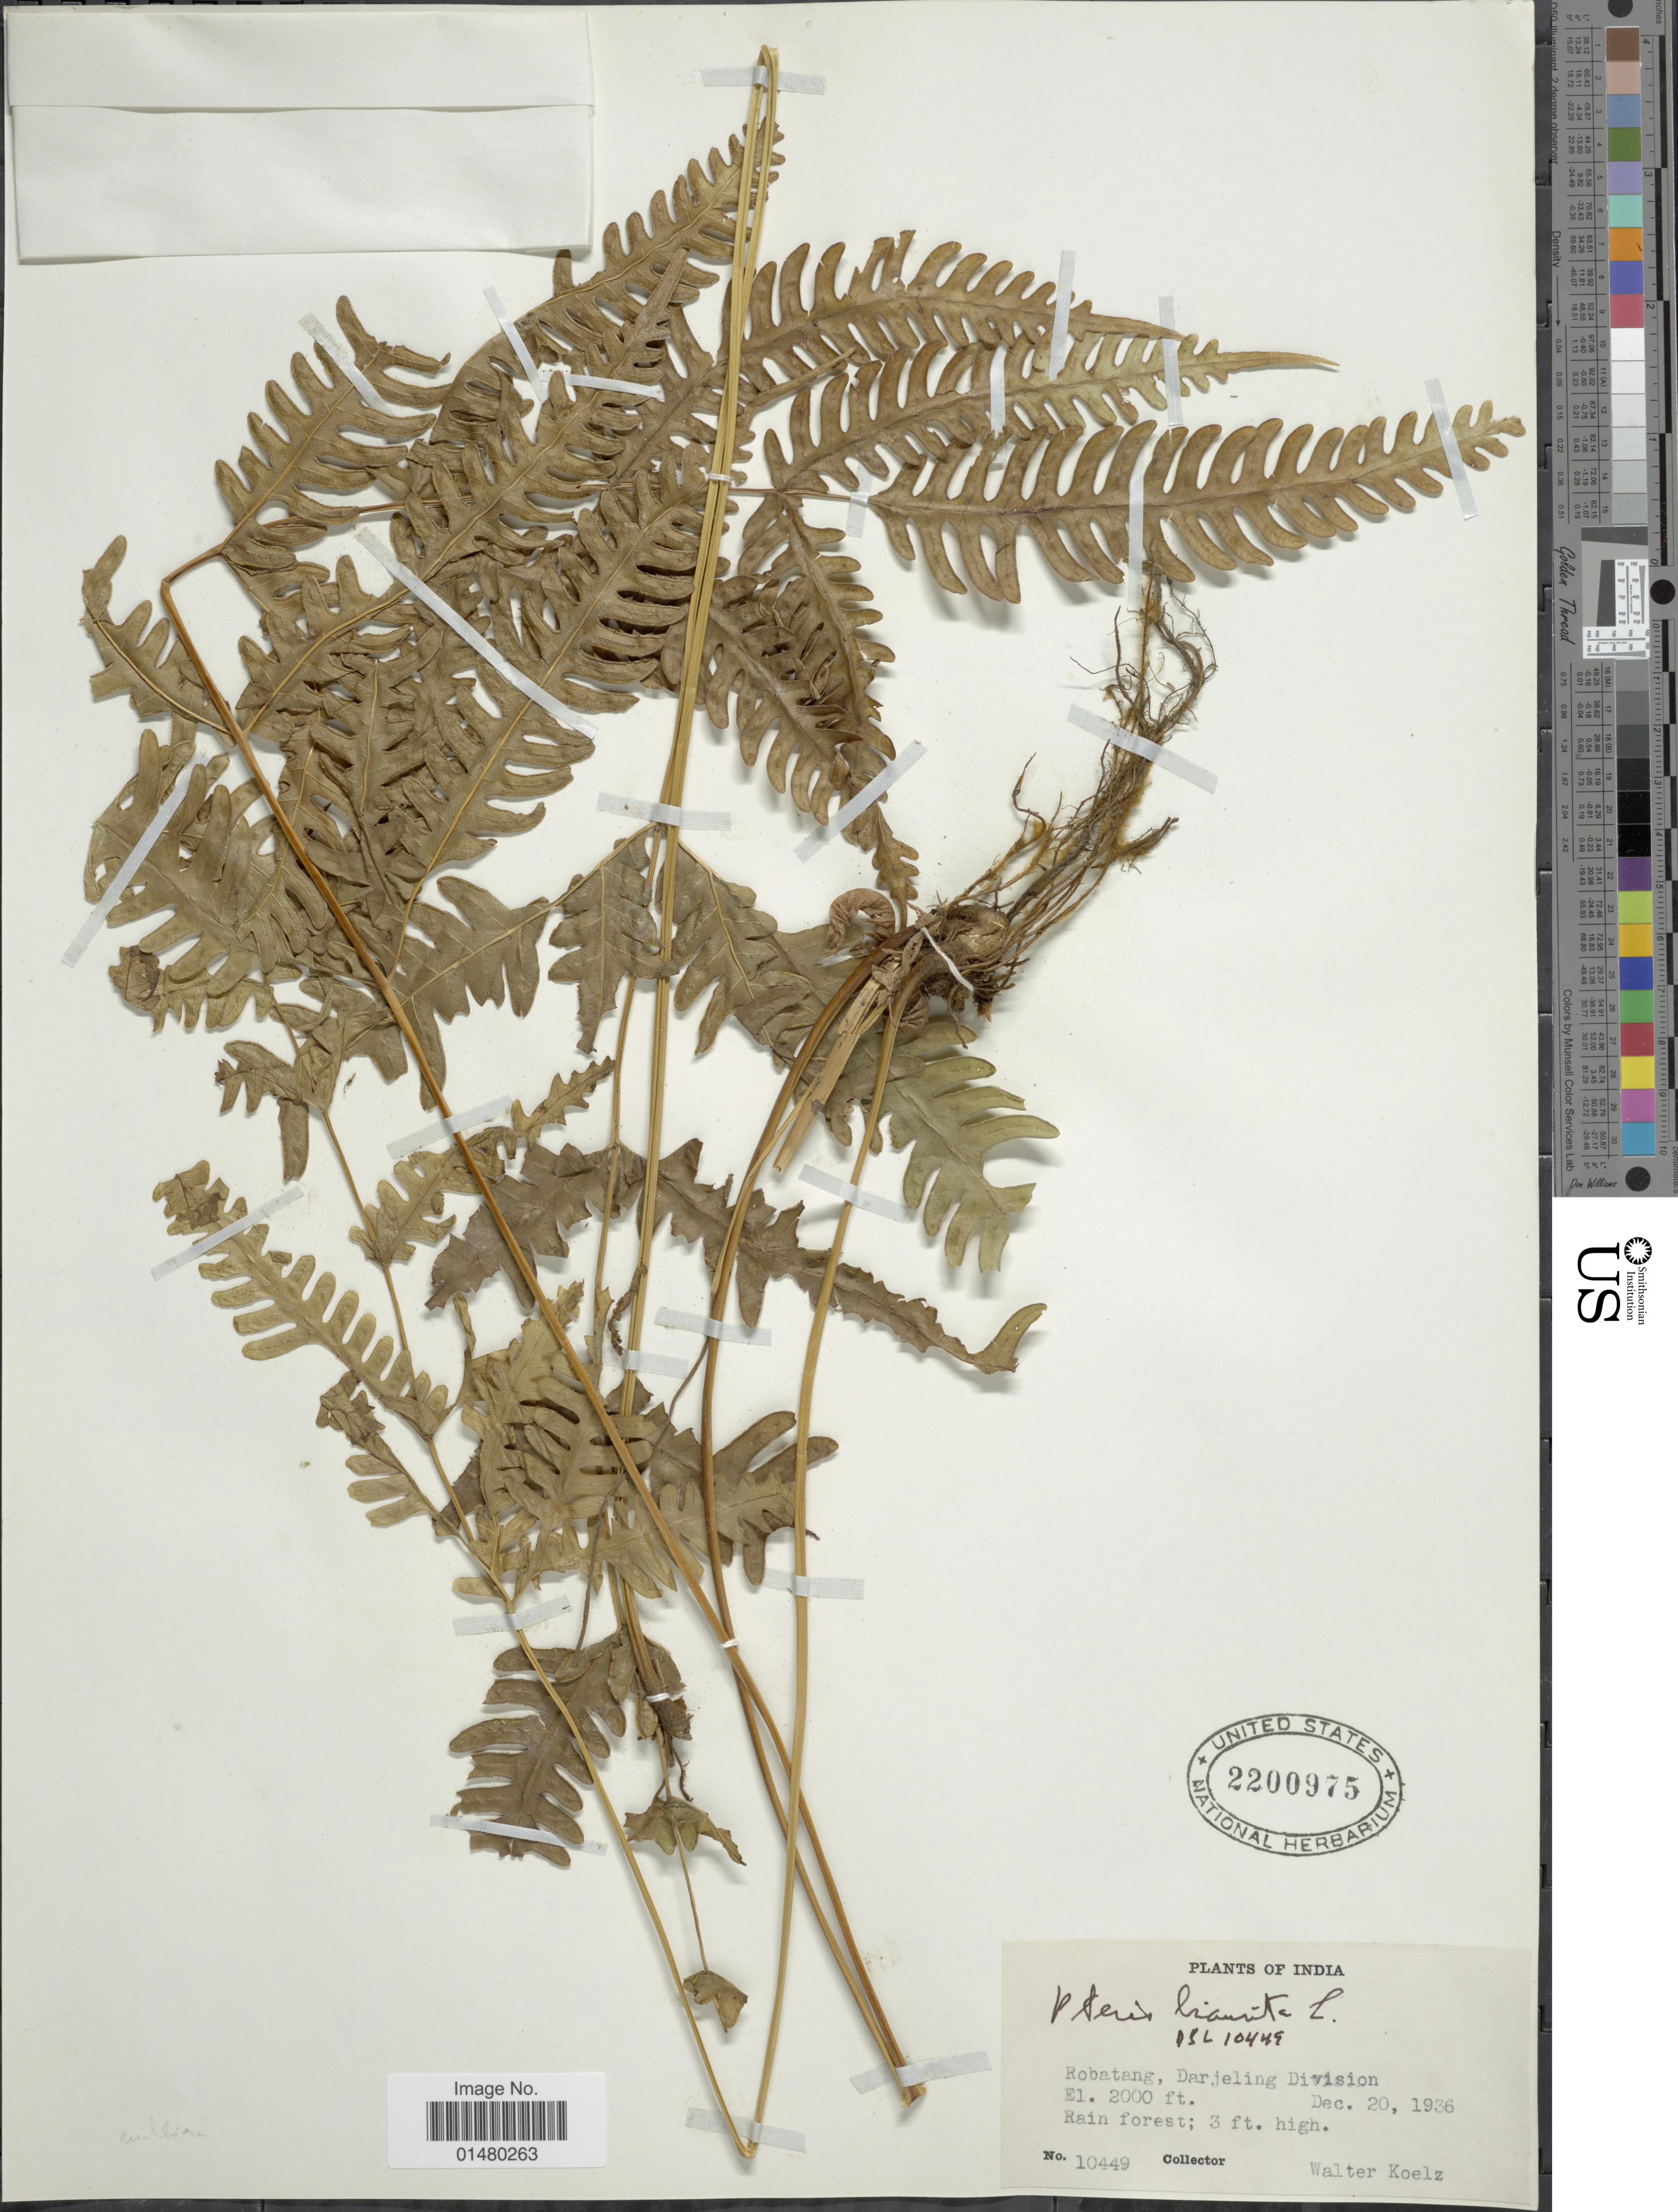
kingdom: Plantae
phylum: Tracheophyta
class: Polypodiopsida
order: Polypodiales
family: Pteridaceae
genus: Pteris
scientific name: Pteris biaurita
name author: L.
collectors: W. N. Koelz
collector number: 10449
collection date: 1936-12-20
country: India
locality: Robatang, Darjeling Division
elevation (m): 610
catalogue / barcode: US 2200975